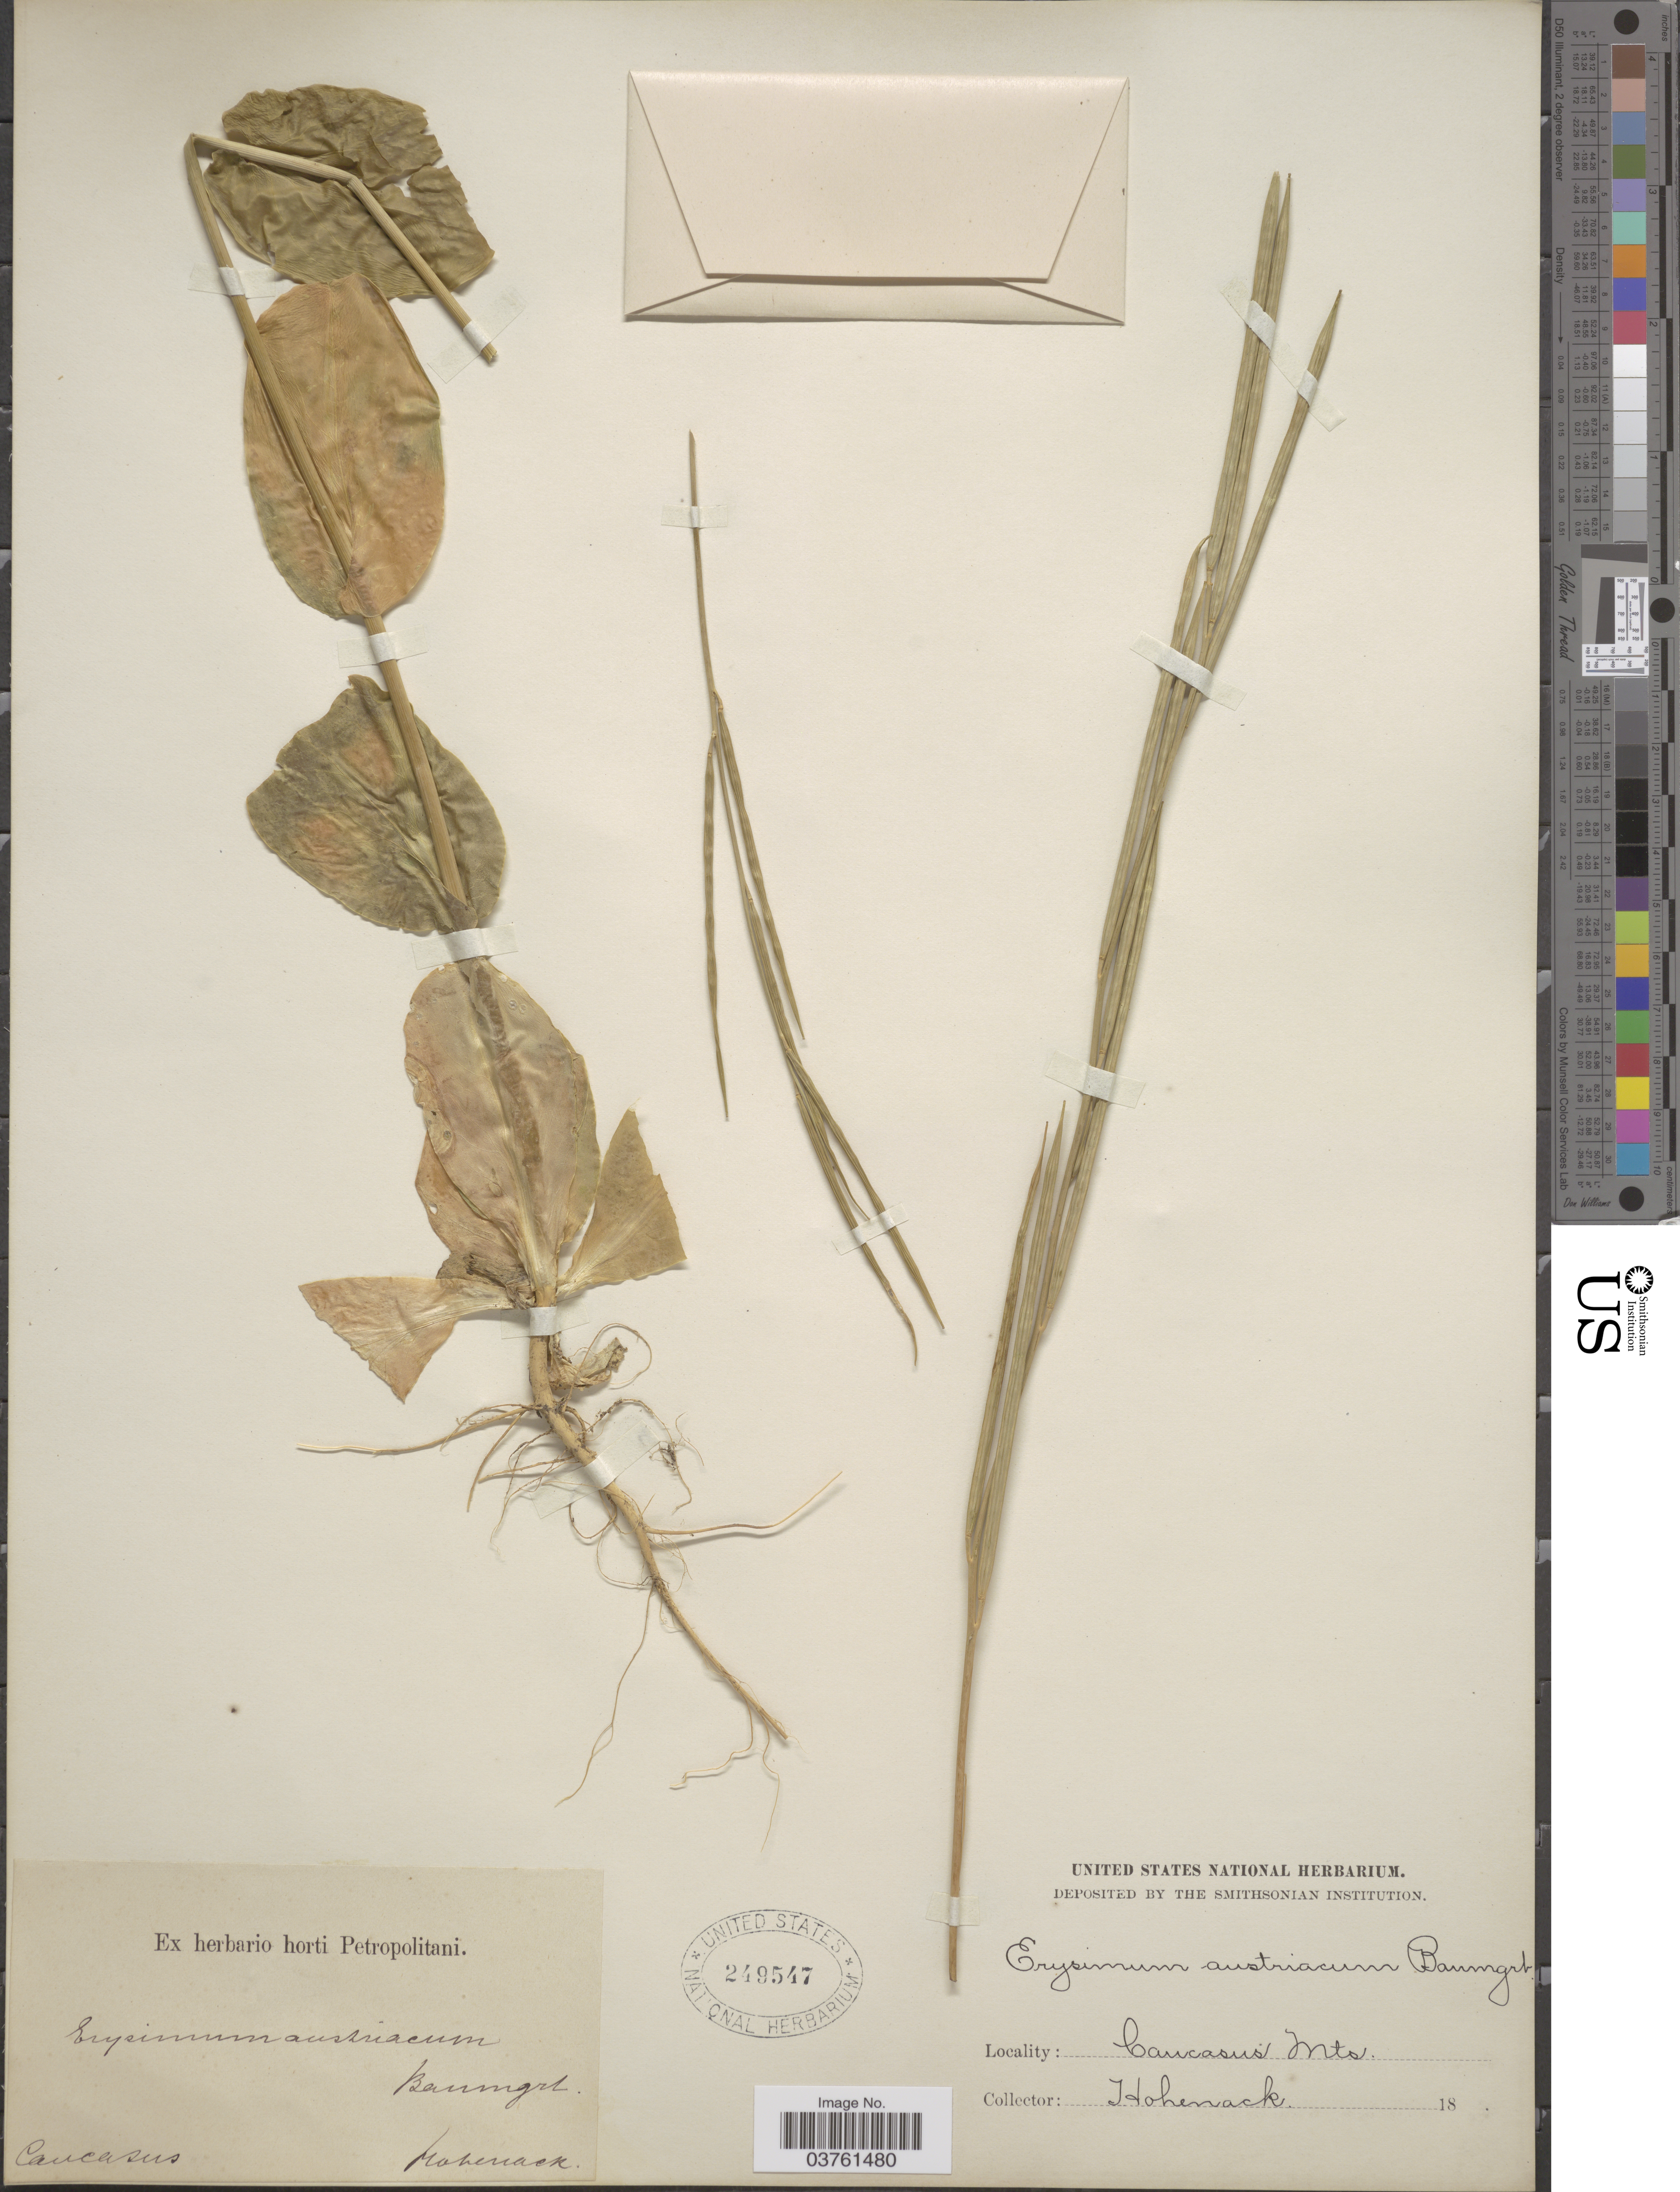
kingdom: Plantae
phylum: Tracheophyta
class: Magnoliopsida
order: Brassicales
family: Brassicaceae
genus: Erysimum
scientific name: Erysimum austriacum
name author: (Jacq.) Roth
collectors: Hohenack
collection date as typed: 18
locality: Caucasus. Caucasus Mts.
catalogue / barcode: US 249547